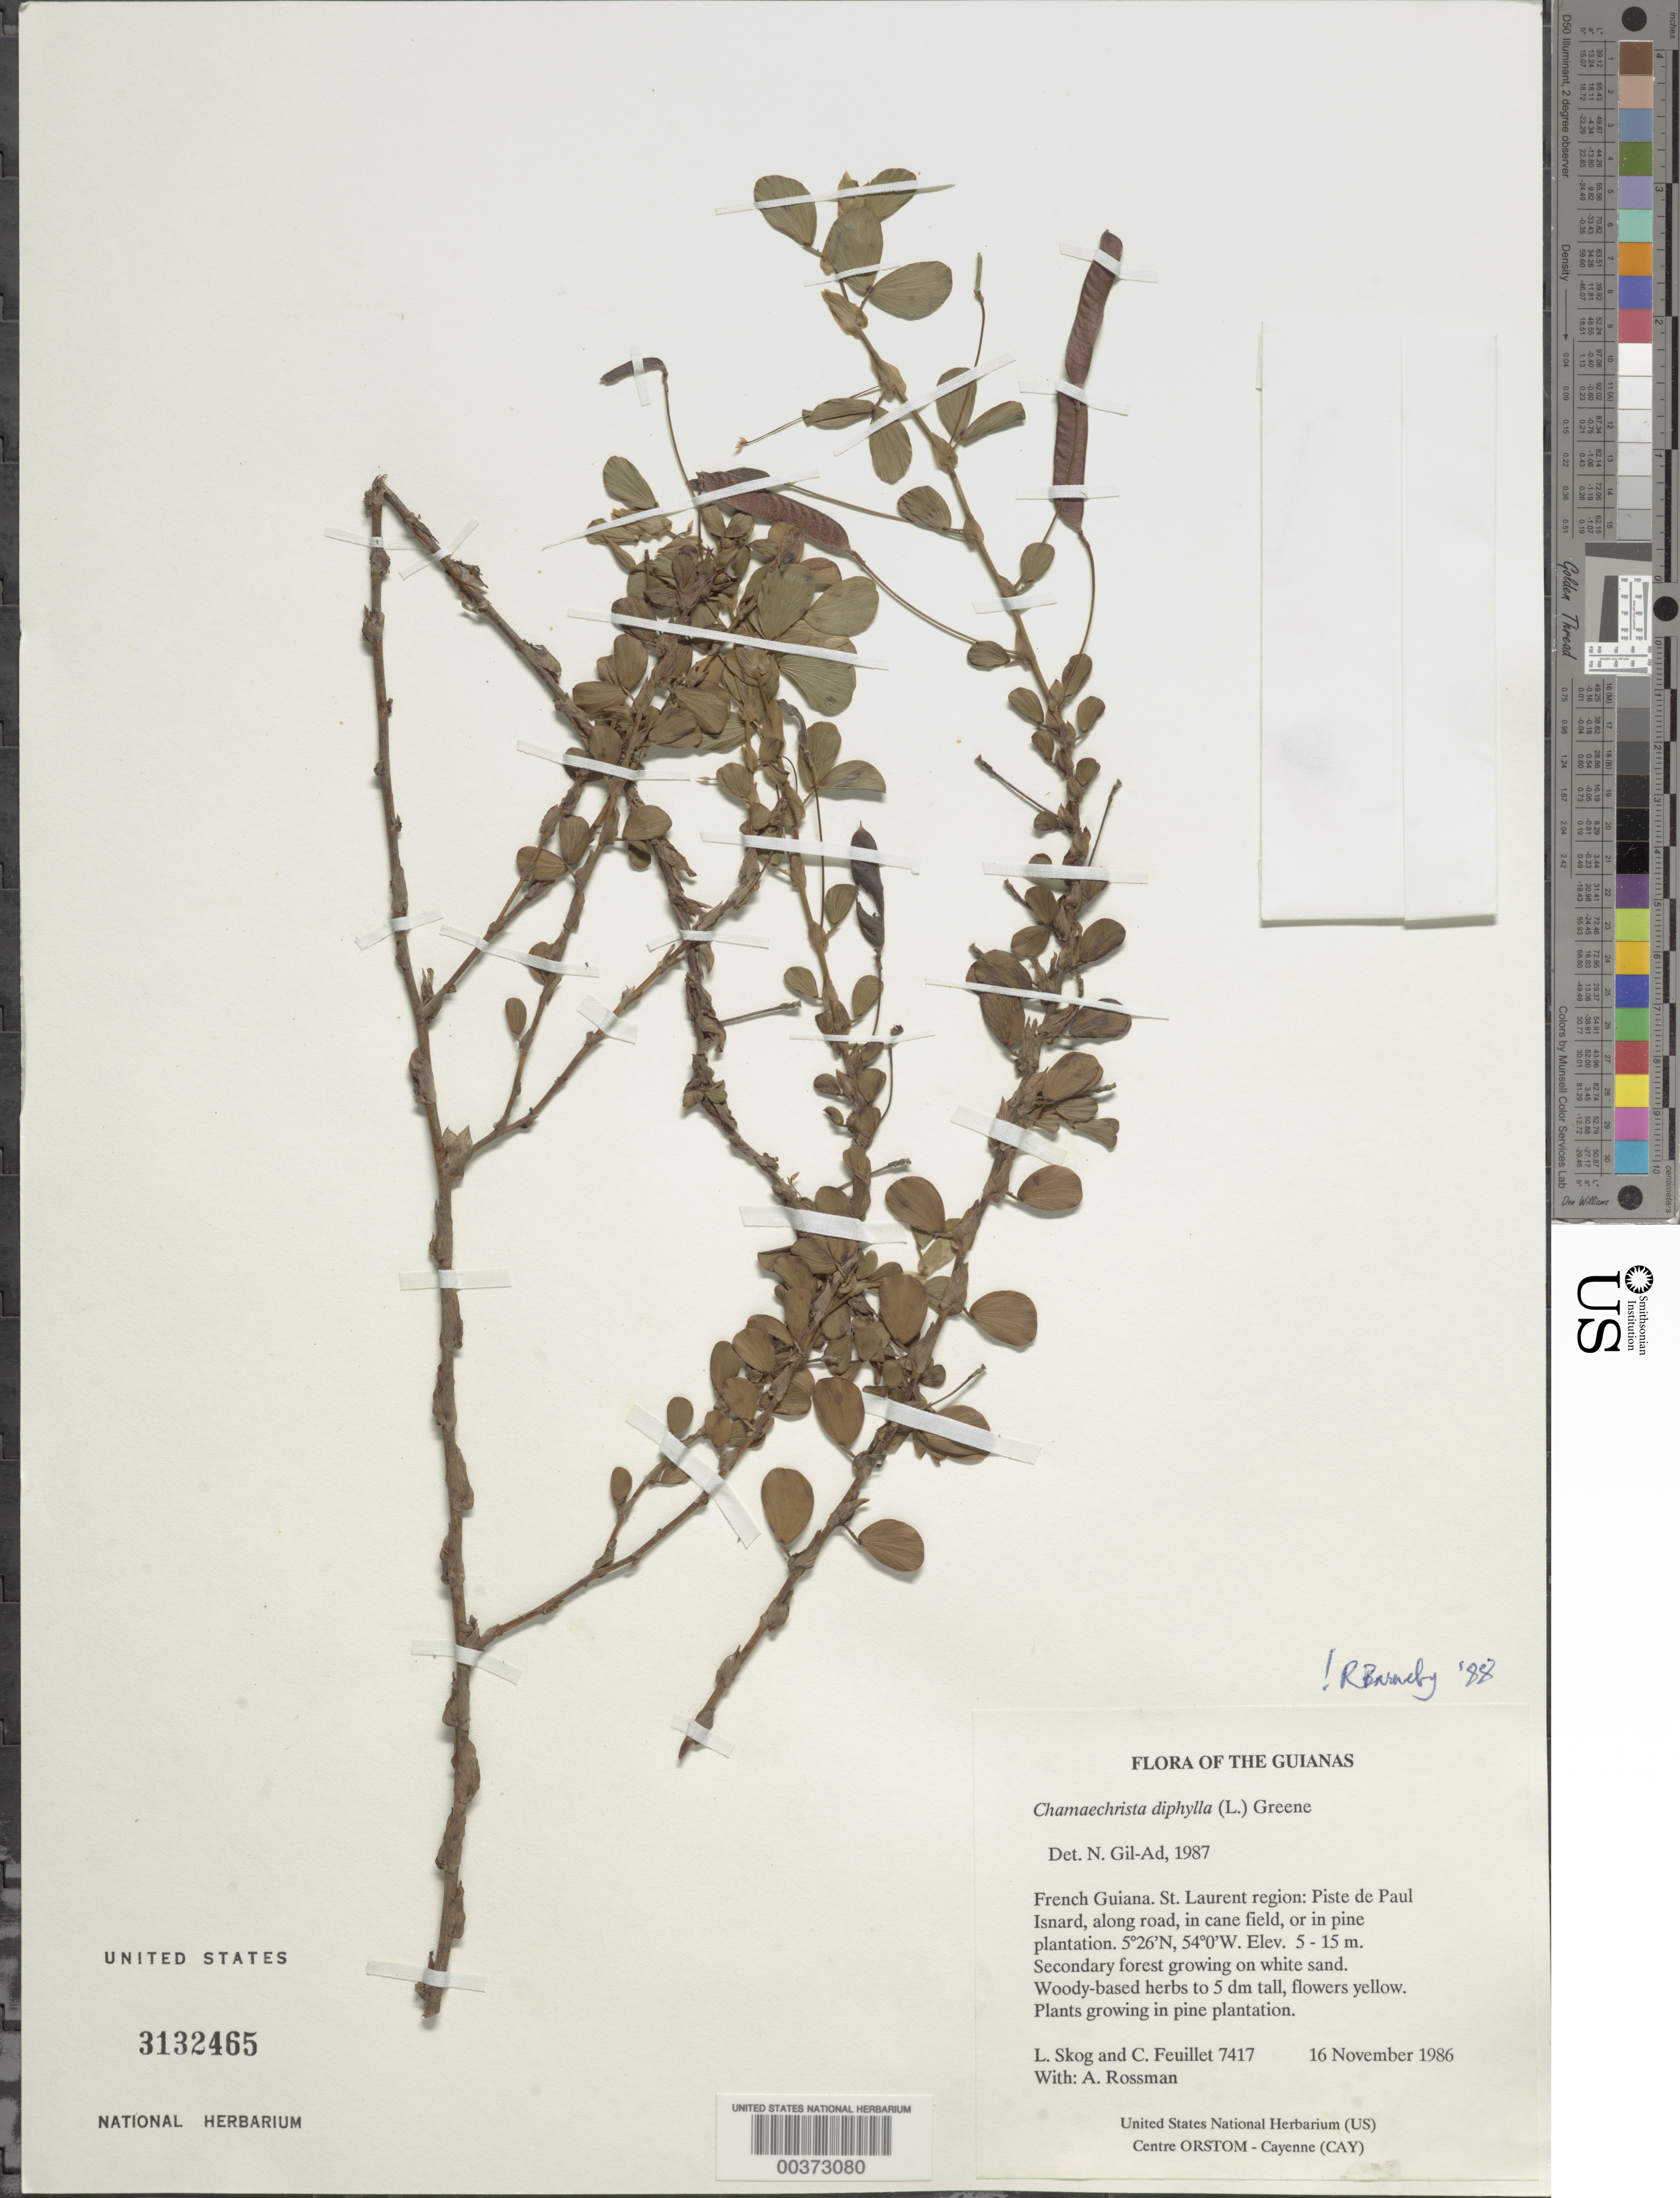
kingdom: Plantae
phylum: Tracheophyta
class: Magnoliopsida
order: Fabales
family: Fabaceae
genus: Chamaecrista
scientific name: Chamaecrista diphylla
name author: (L.) Greene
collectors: L. E. Skog, C. Feuillet & A. Rossman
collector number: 7417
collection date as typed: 16 Nov 1986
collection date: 1986-11-16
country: French Guiana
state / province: Saint-Laurent-du-Maroni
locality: St. laurent region: piste de paul isnard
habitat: Secondary forest growing on white sand; growing in pine plantation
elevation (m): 5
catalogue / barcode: US 3132465